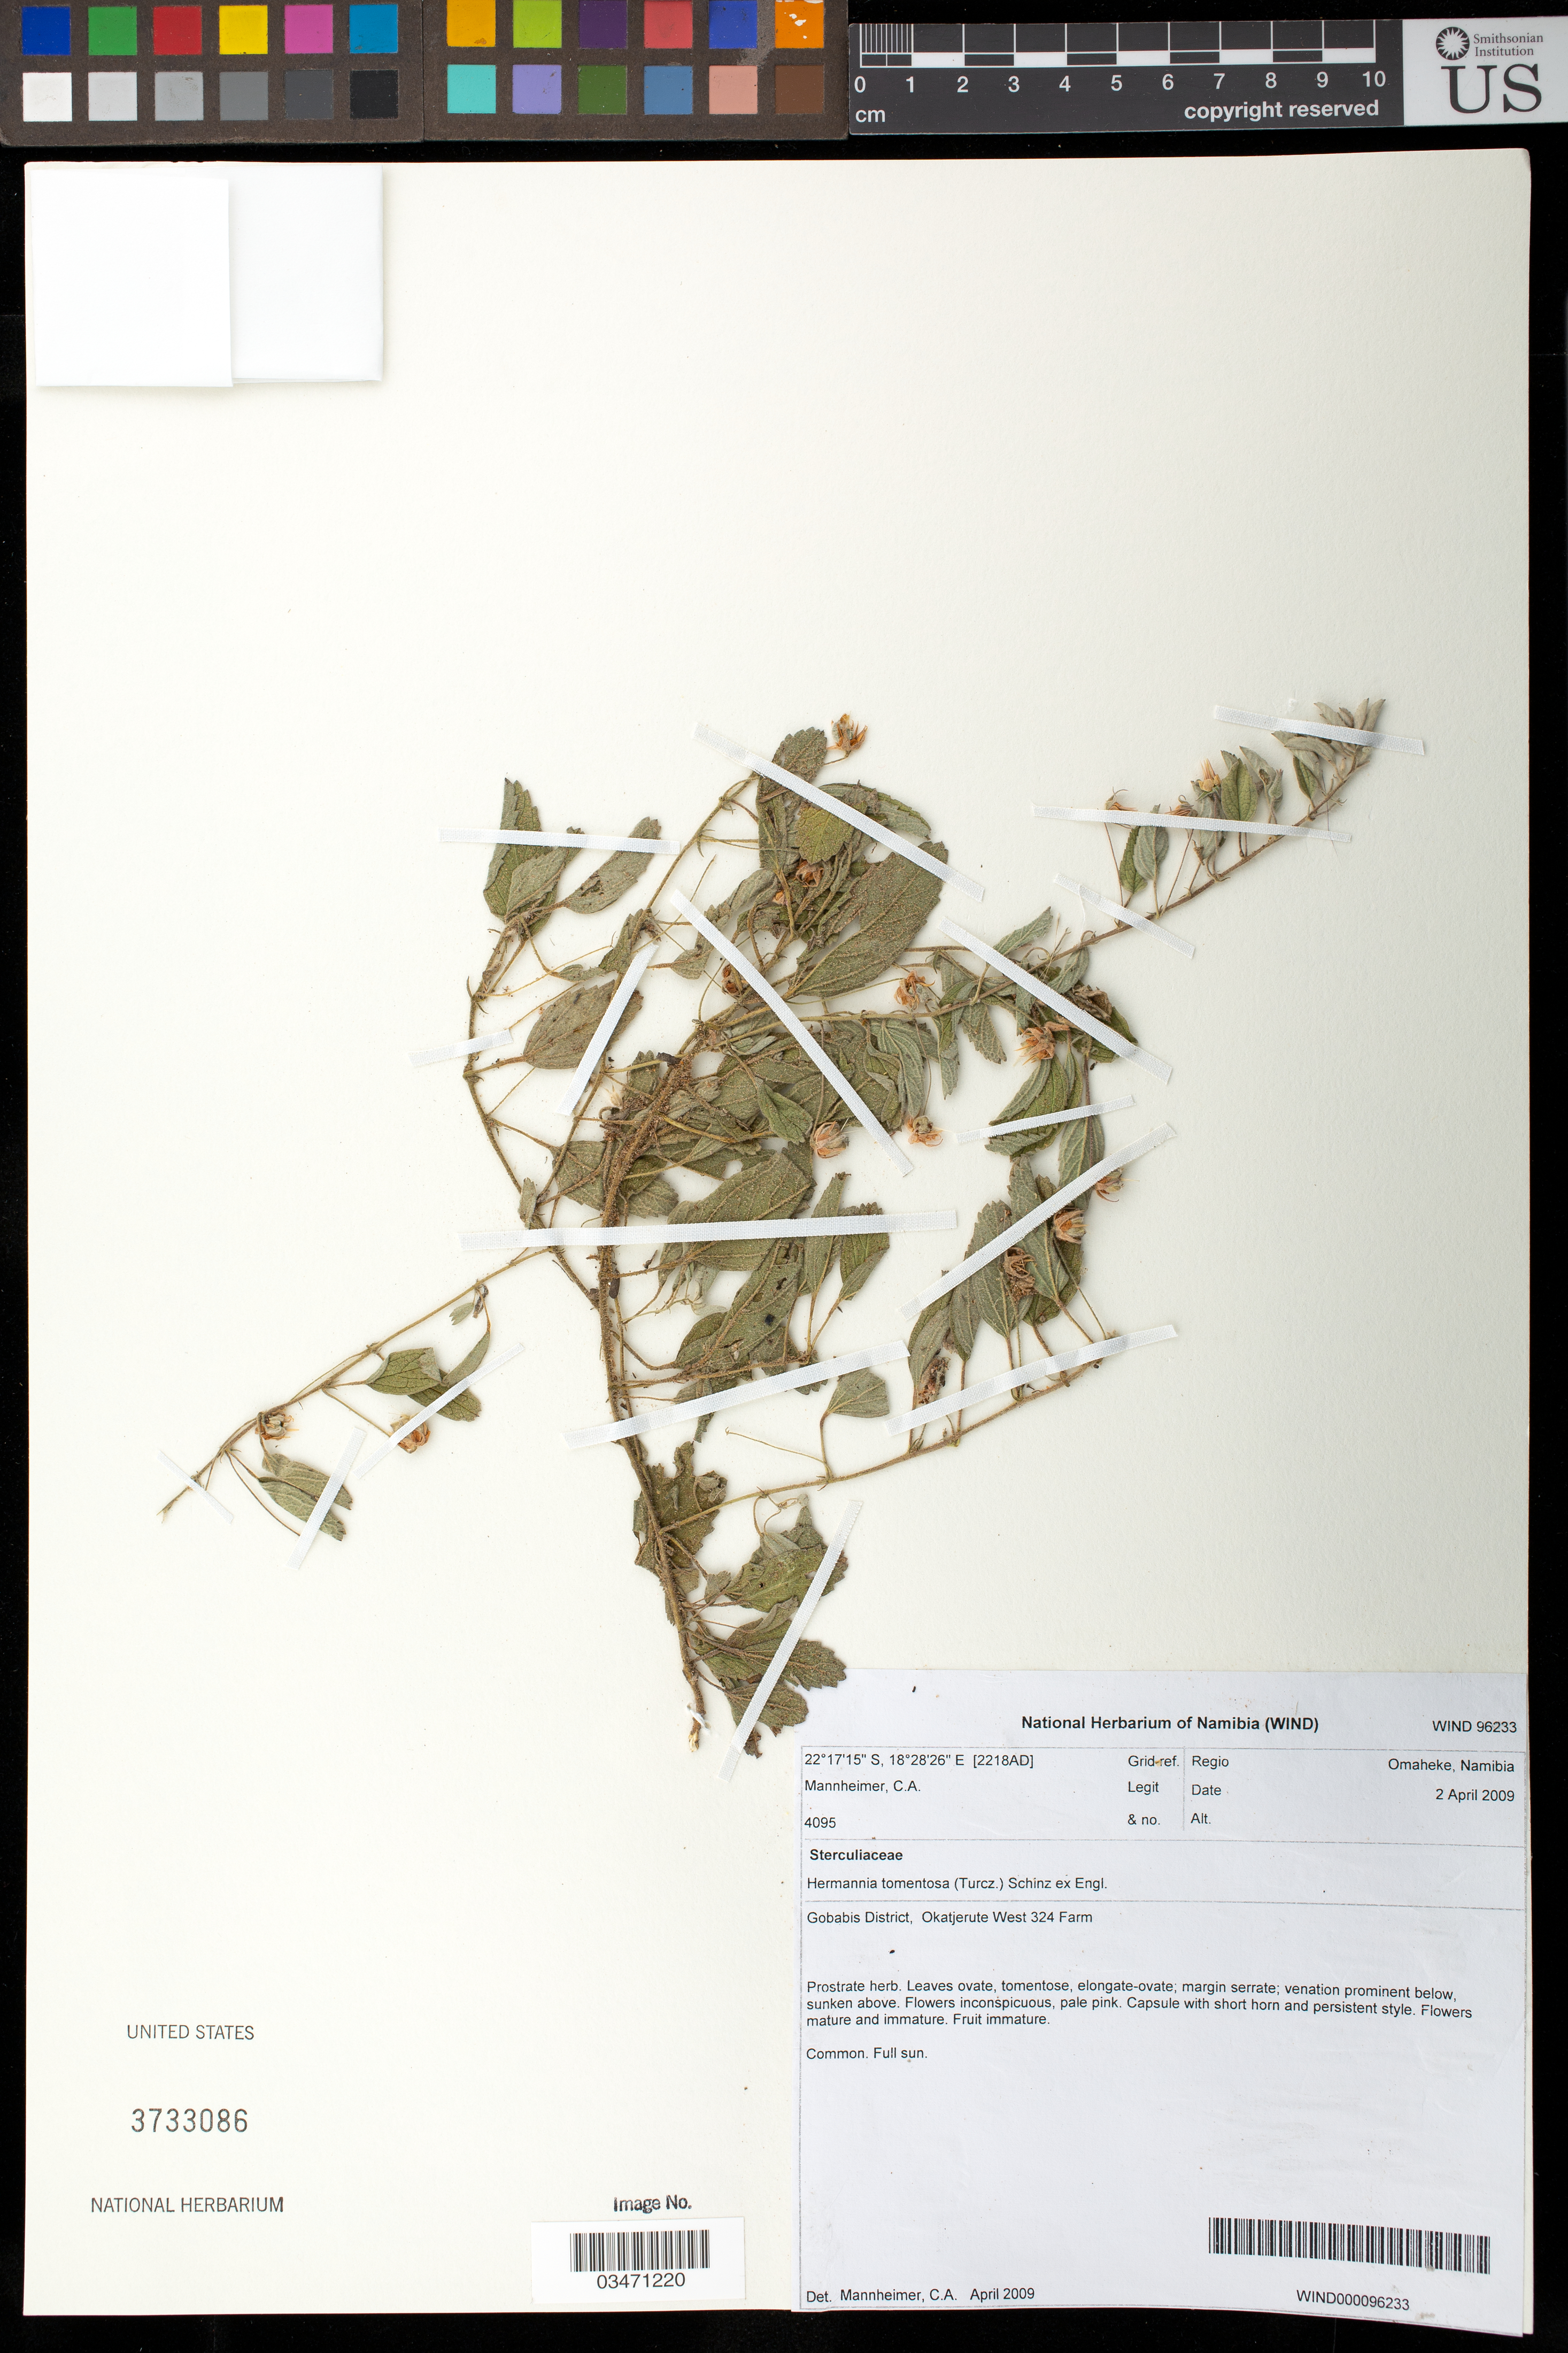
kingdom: Plantae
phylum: Tracheophyta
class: Magnoliopsida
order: Malvales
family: Malvaceae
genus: Hermannia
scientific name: Hermannia tomentosa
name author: Schinz ex Engl.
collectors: C. A. Mannheimer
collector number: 4095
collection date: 2009-04-02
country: Namibia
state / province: Omaheke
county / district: Gobabis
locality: Okatjerute West 324 Farm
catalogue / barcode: US 3733086